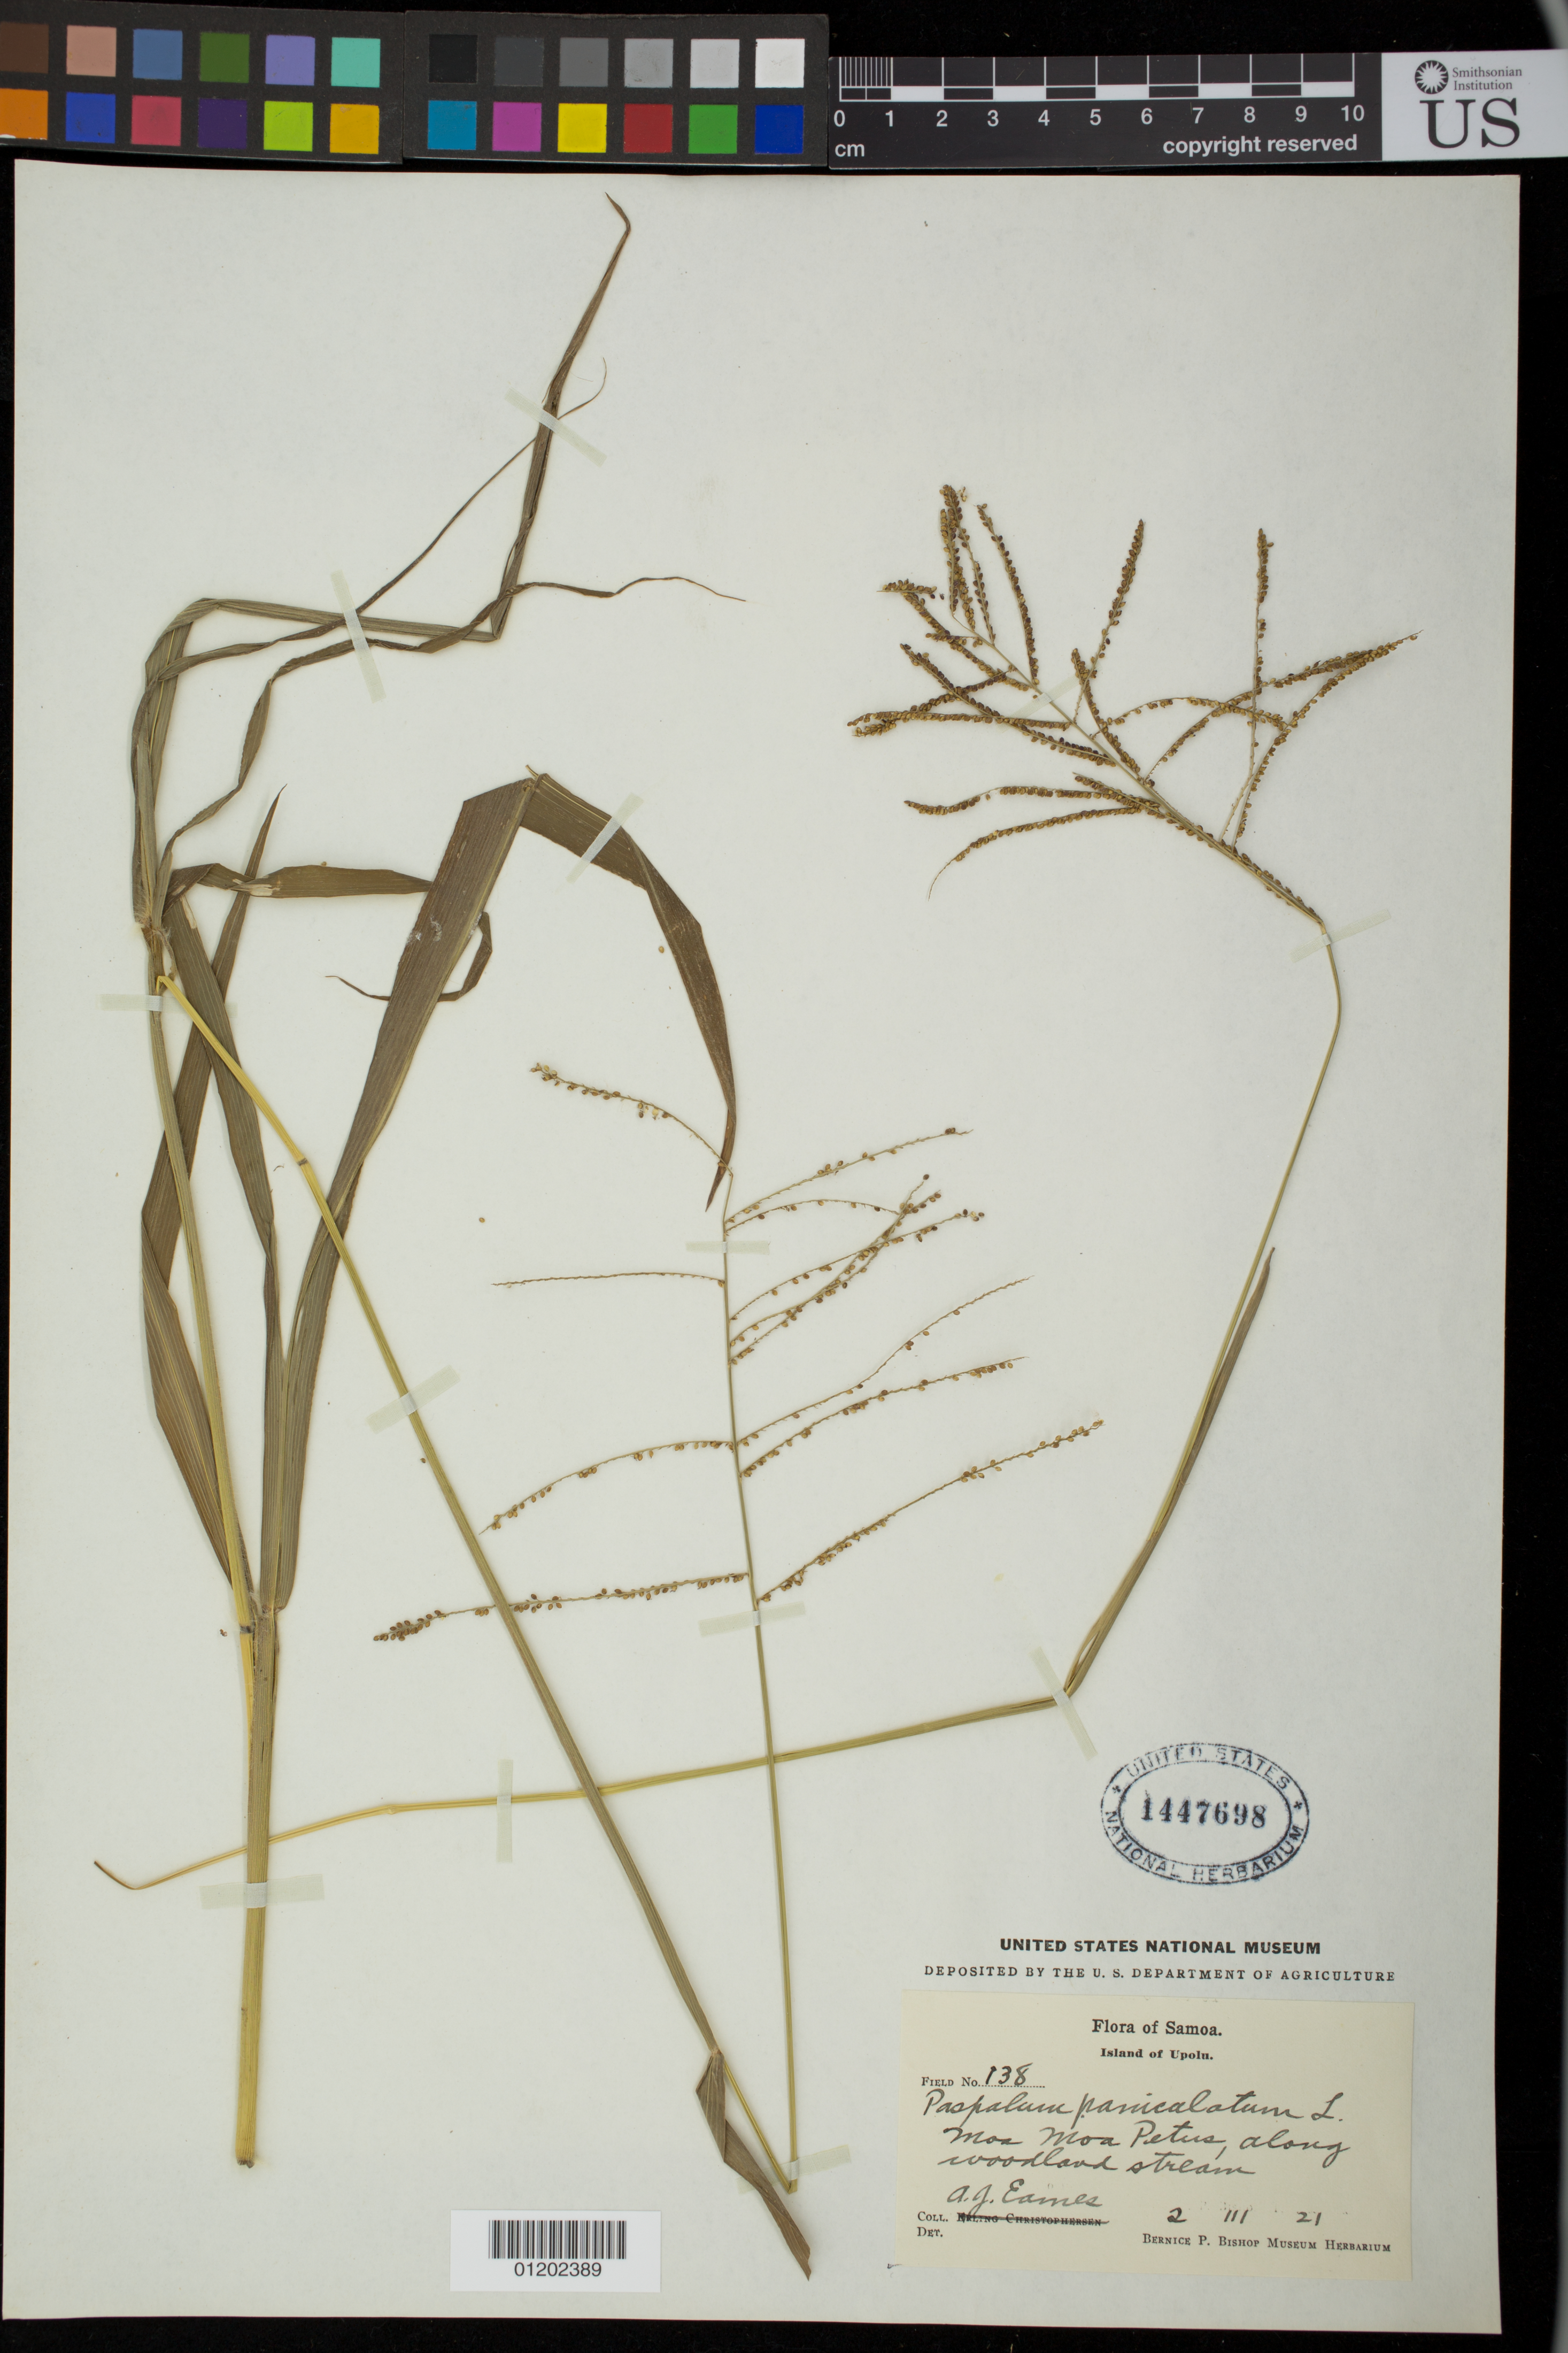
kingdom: Plantae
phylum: Tracheophyta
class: Liliopsida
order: Poales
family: Poaceae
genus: Paspalum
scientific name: Paspalum paniculatum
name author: L.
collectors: A. J. Eames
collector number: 138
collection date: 1921-03-02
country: Samoa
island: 'Upolu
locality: Moa moa Petus, along woodland stream.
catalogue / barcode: US 1447698